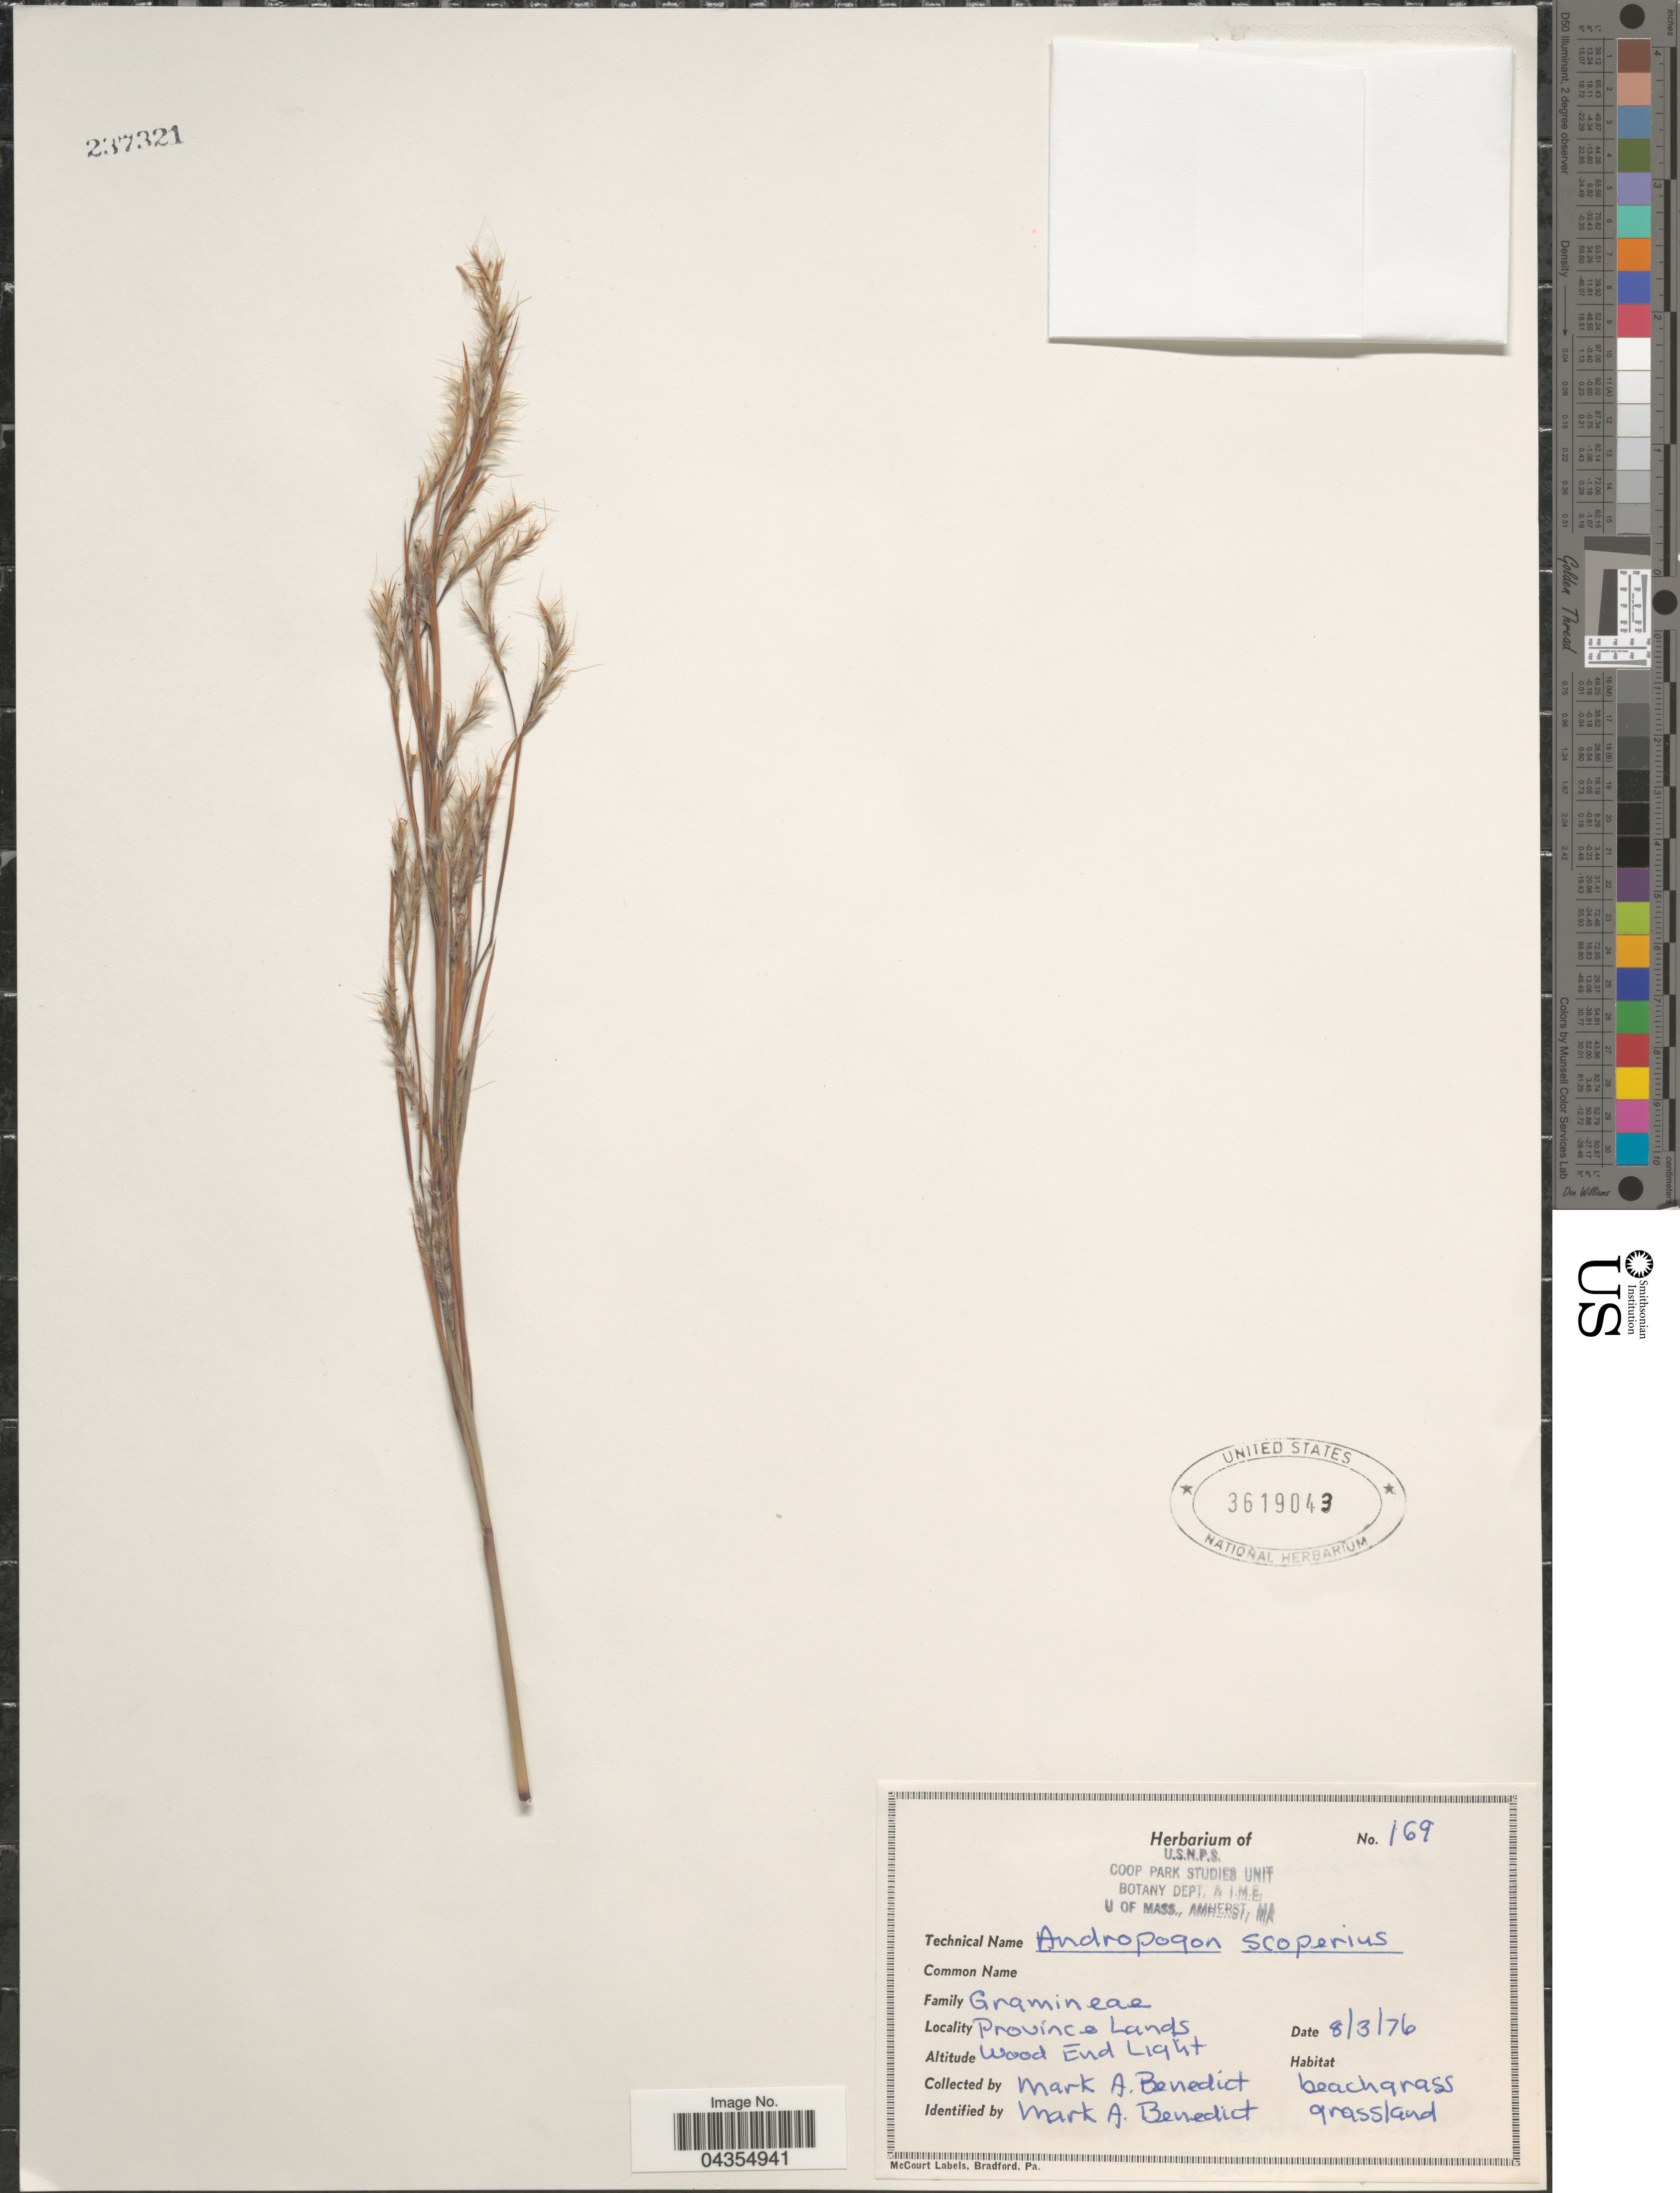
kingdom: Plantae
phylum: Tracheophyta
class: Liliopsida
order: Poales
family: Poaceae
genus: Schizachyrium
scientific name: Schizachyrium sanguineum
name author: (Retz.) Alston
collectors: M. Benedict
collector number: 169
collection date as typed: Transcribed d/m/y: 3/8/76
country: United States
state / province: Massachusetts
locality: Province Lands. Wood End Light.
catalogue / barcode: US 3619043